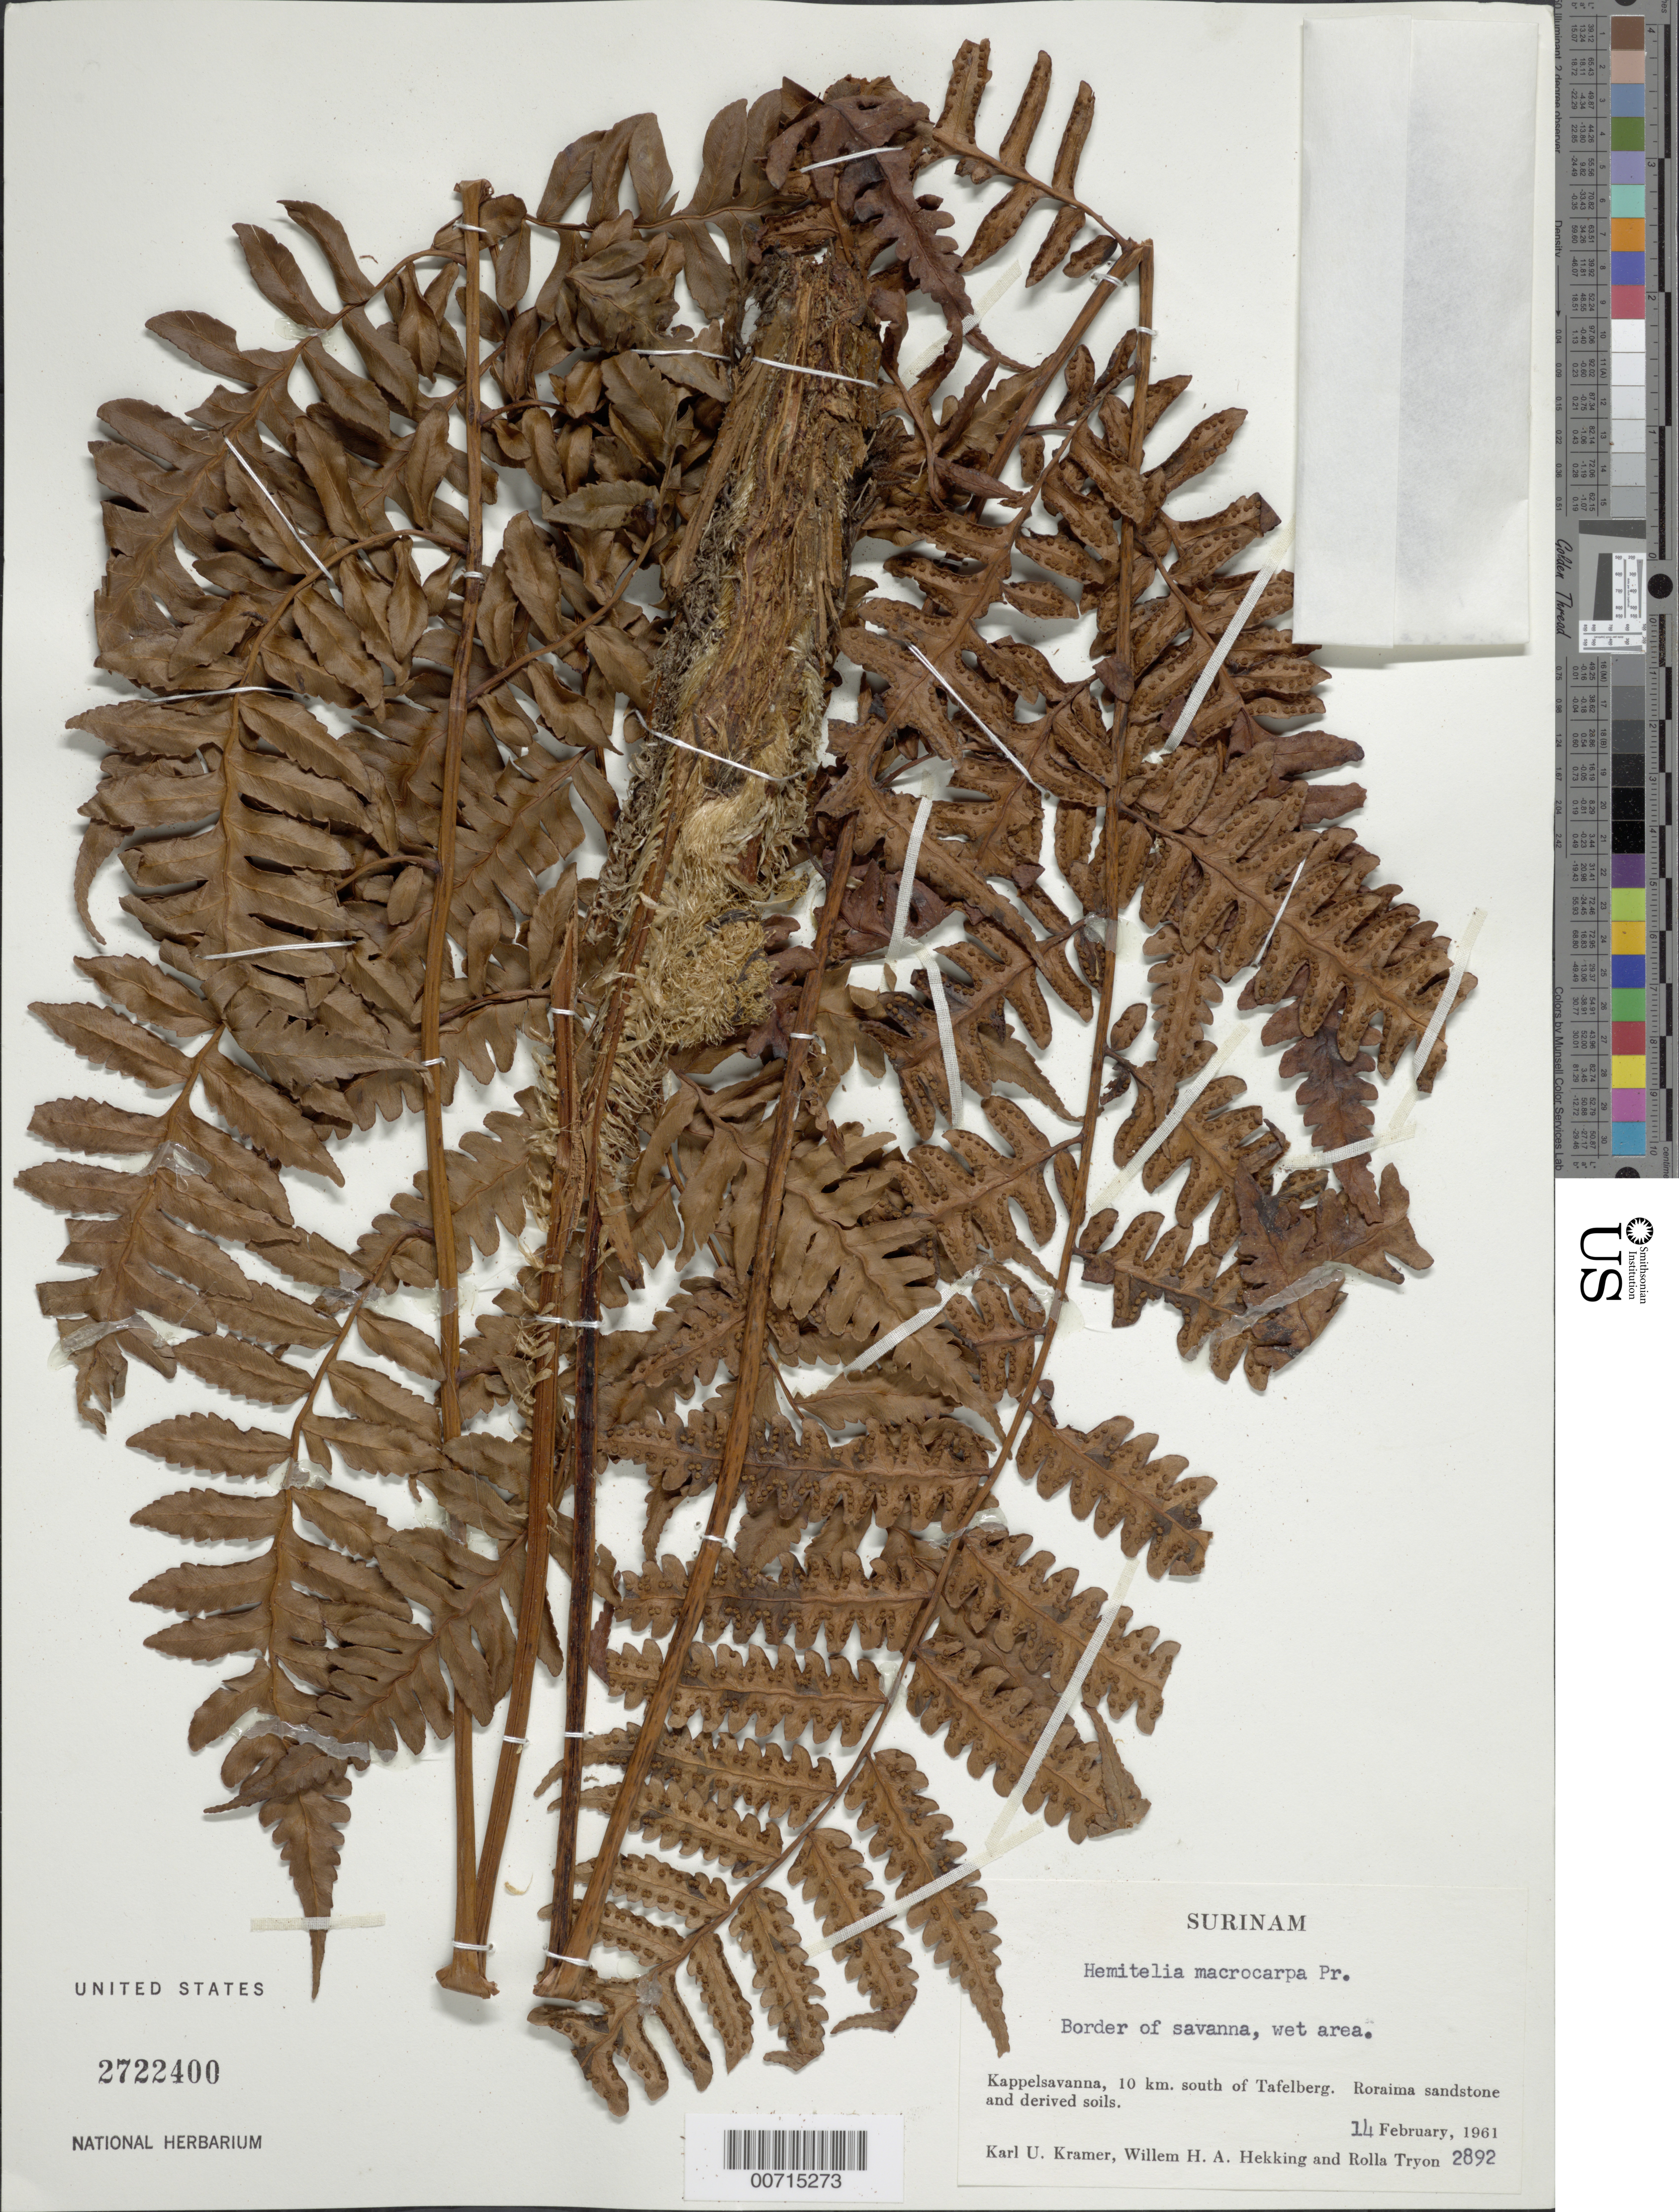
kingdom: Plantae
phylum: Tracheophyta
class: Polypodiopsida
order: Cyatheales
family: Cyatheaceae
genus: Cyathea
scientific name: Cyathea macrocarpa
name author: (C. Presl) Domin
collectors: K. U. Kramer, W. H. A. Hekking & R. M. Tryon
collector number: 2892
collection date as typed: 14-Feb-61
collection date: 1961-02-14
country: Suriname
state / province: Saramacca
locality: Kappelsavanna, 10 km S of Tafelberg, near south foot of the mountain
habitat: Roraima sandstone and derived soils; border of savanna, wet area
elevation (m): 300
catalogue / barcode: US 2722240